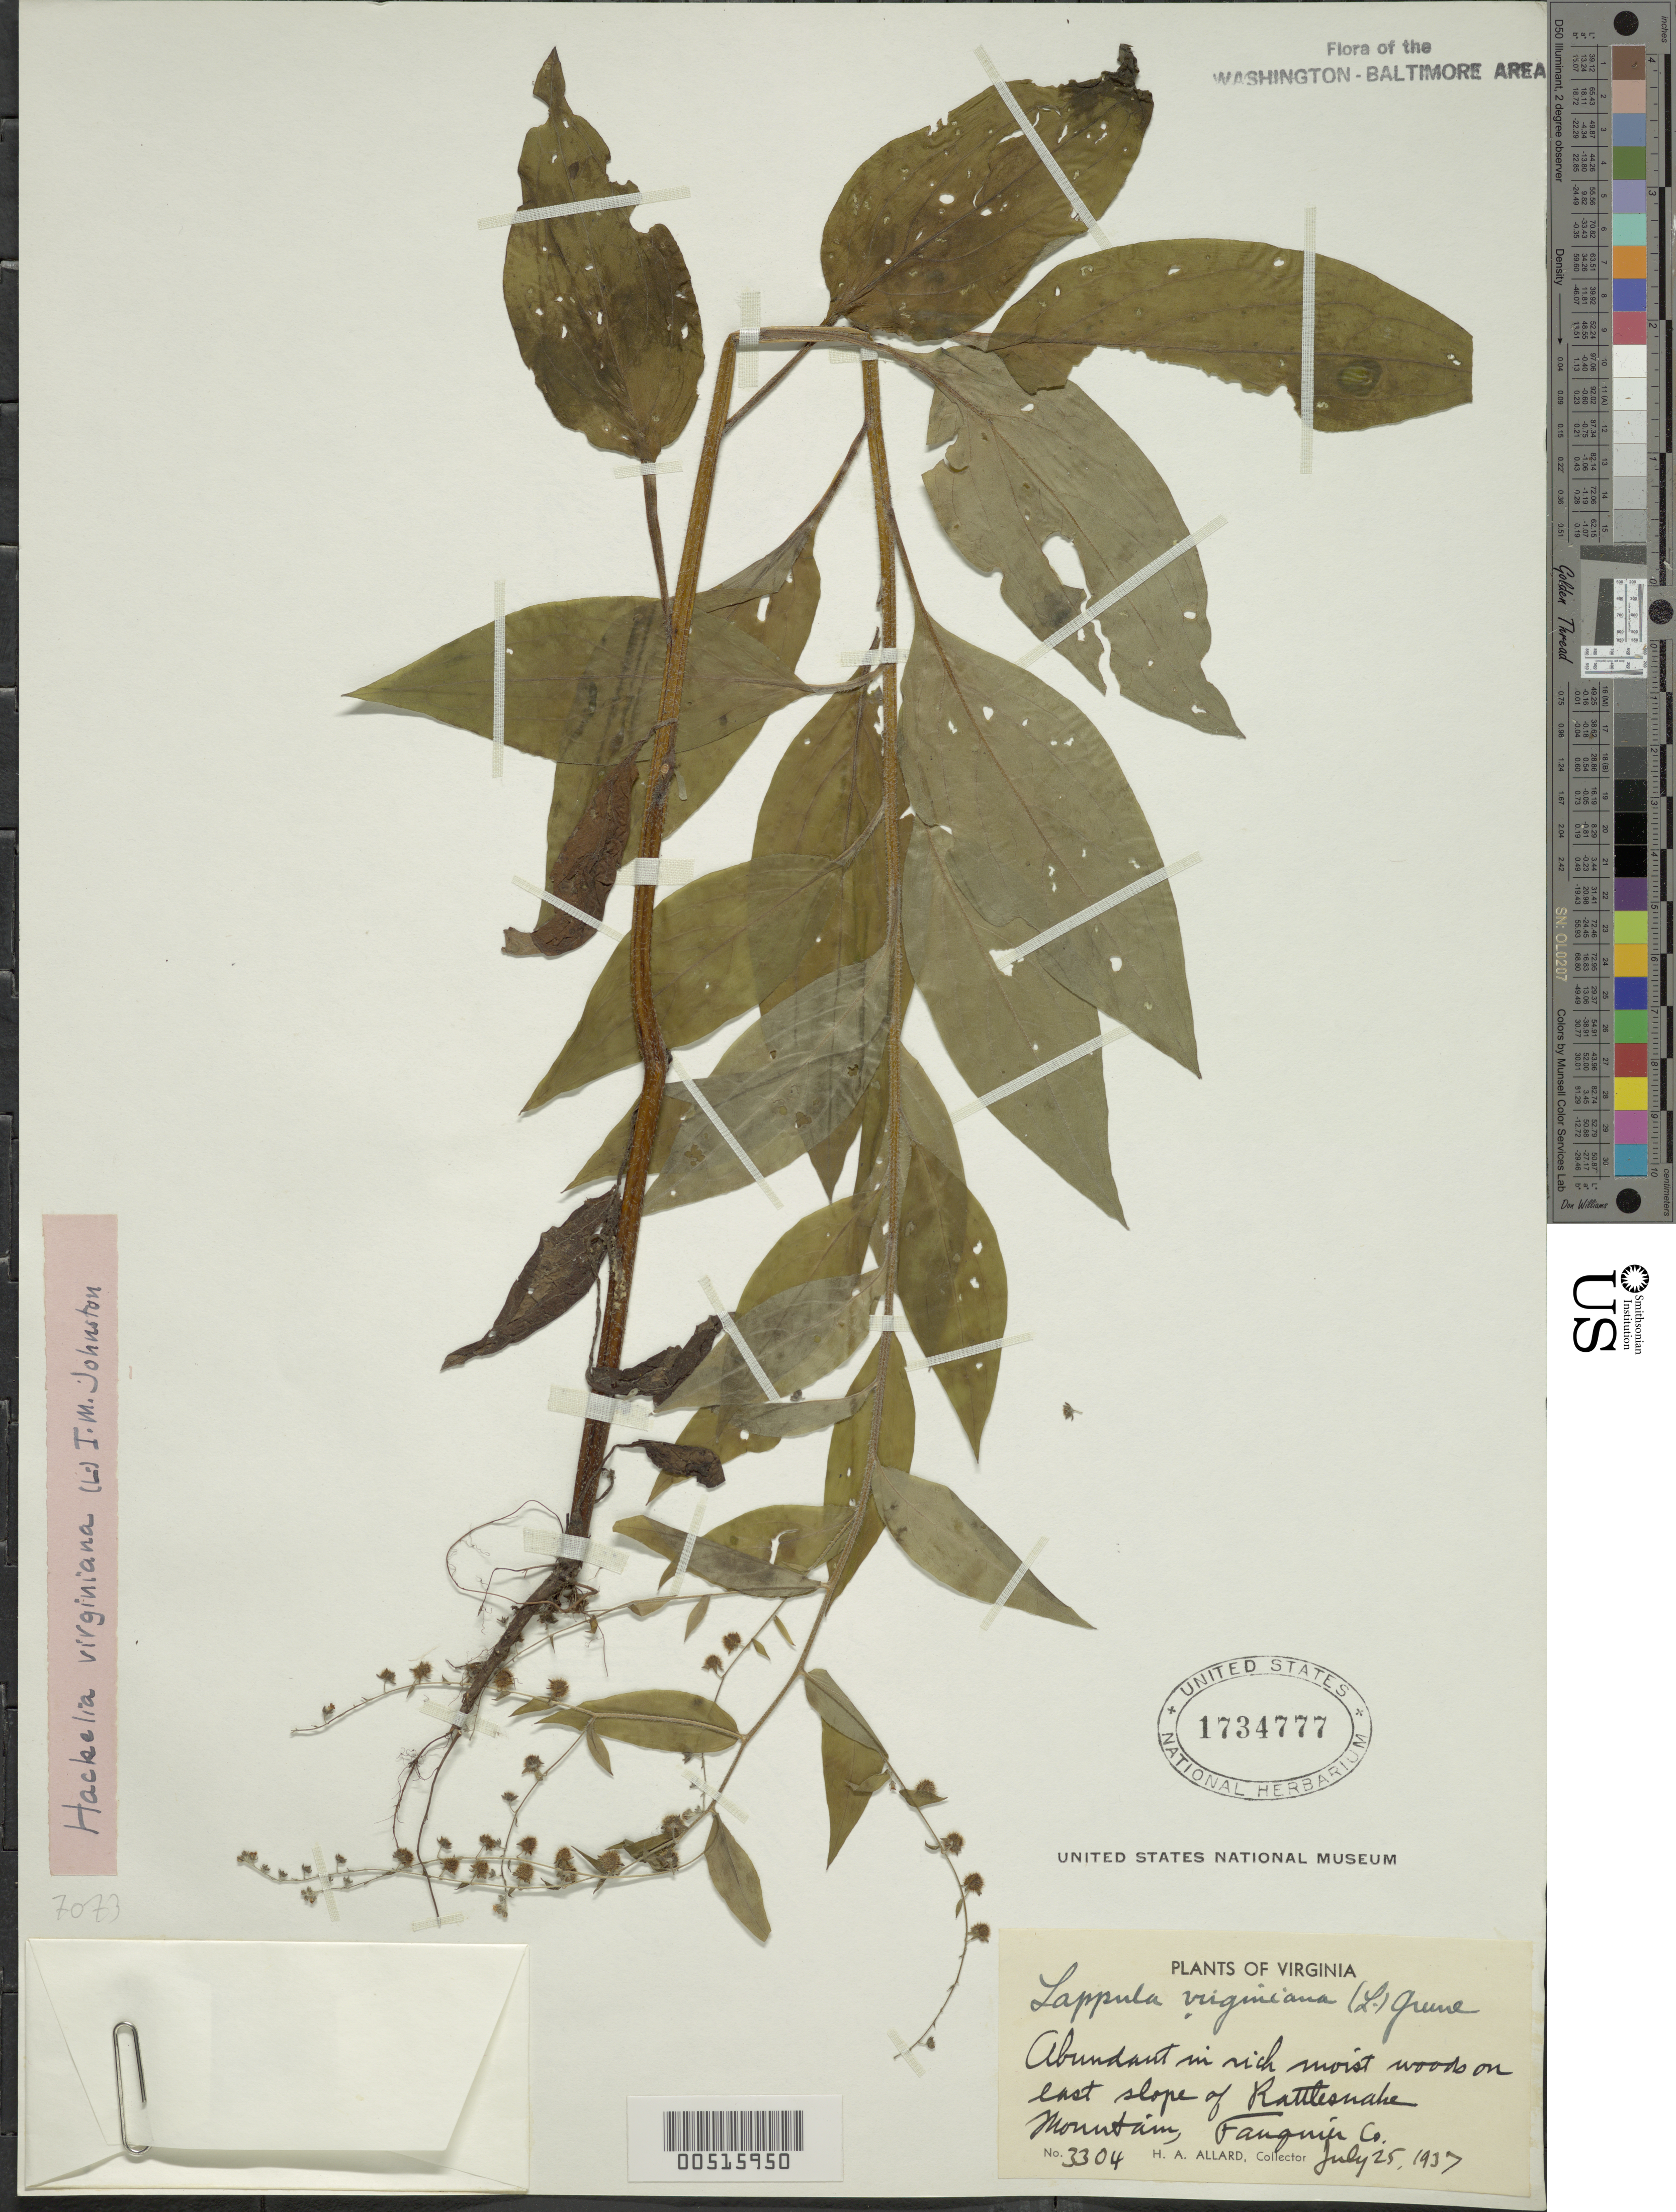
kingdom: Plantae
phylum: Tracheophyta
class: Magnoliopsida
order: Boraginales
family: Boraginaceae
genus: Hackelia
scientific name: Hackelia virginiana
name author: (L.) I.M. Johnst.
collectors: H. A. Allard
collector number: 3304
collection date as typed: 25 Jul 1937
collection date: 1937-07-25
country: United States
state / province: Virginia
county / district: Fauquier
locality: Rattlesnake Mt., E slope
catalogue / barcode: US 1734777